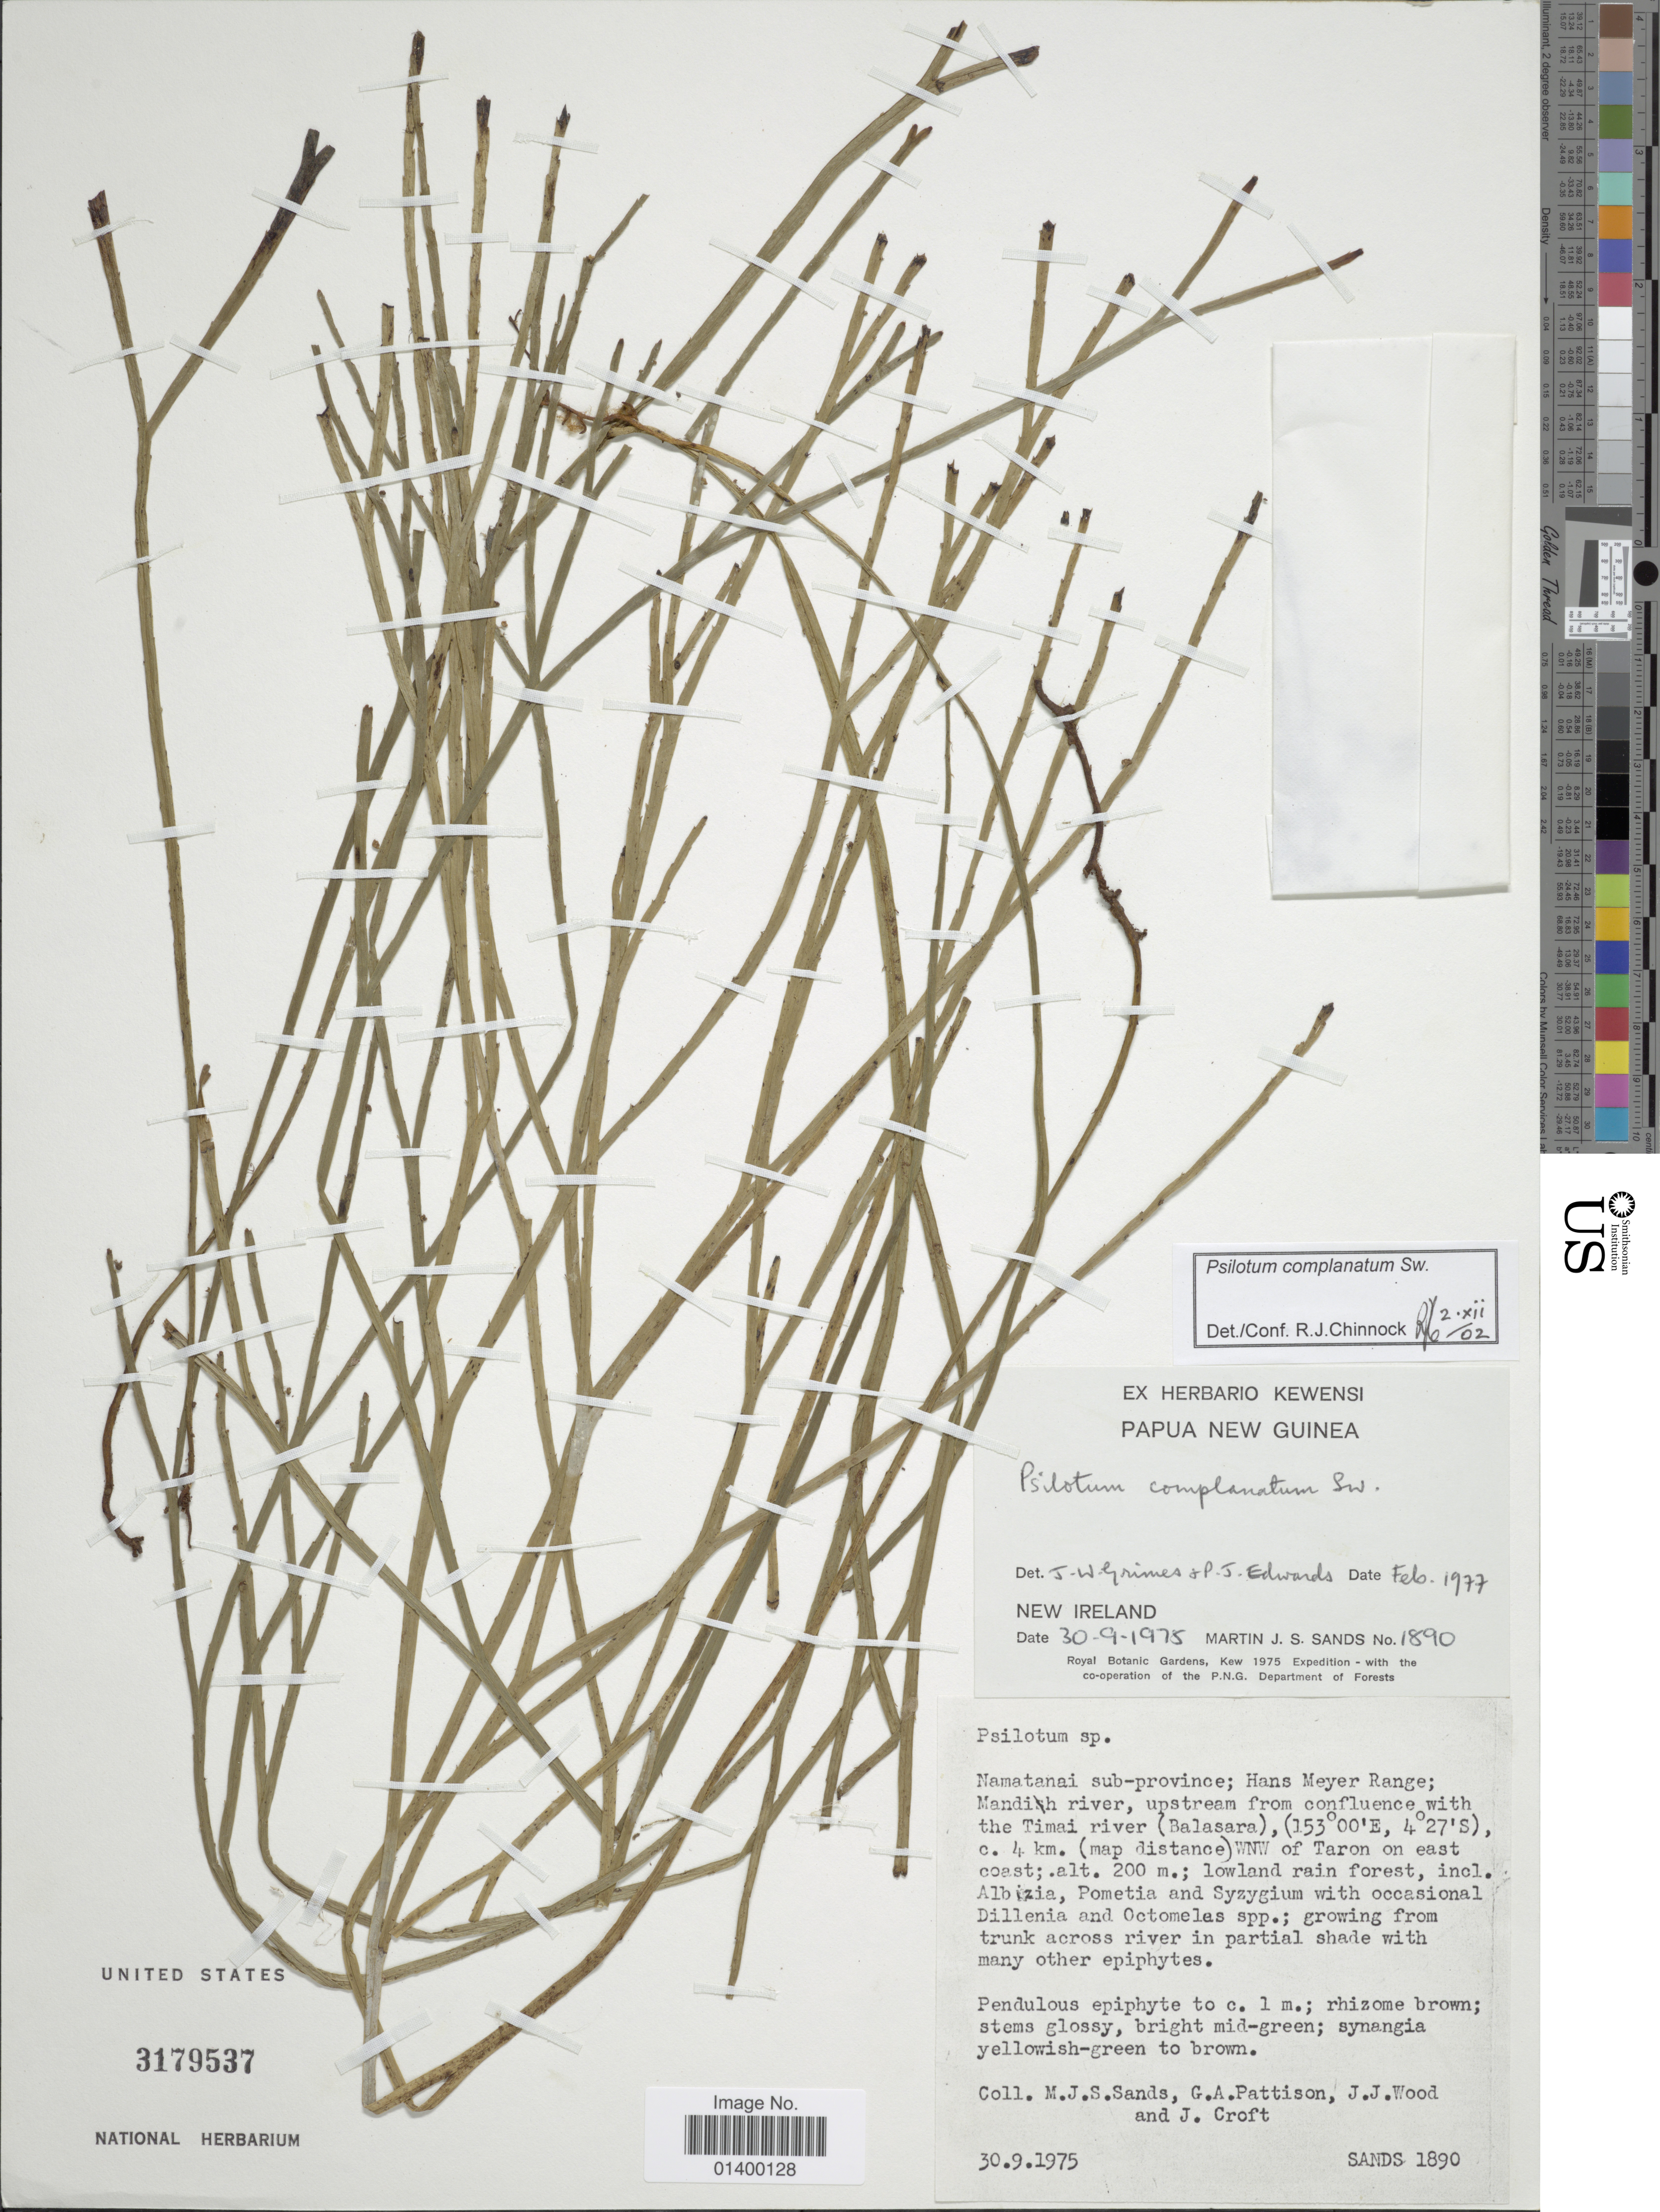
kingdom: Plantae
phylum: Tracheophyta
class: Polypodiopsida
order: Psilotales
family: Psilotaceae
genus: Psilotum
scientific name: Psilotum complanatum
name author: Sw.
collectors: M. Sands, G. Pattison, J. Wood & J. Croft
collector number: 1890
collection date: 1975-09-30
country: Papua New Guinea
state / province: New Ireland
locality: Namatanai sub-province; Hans Meyer Range; Mandih river, upstream from confluence with the Timai river (Balasara), c. 4 km (map distance) WNW of Taron on east coast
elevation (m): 200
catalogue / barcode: US 3179537